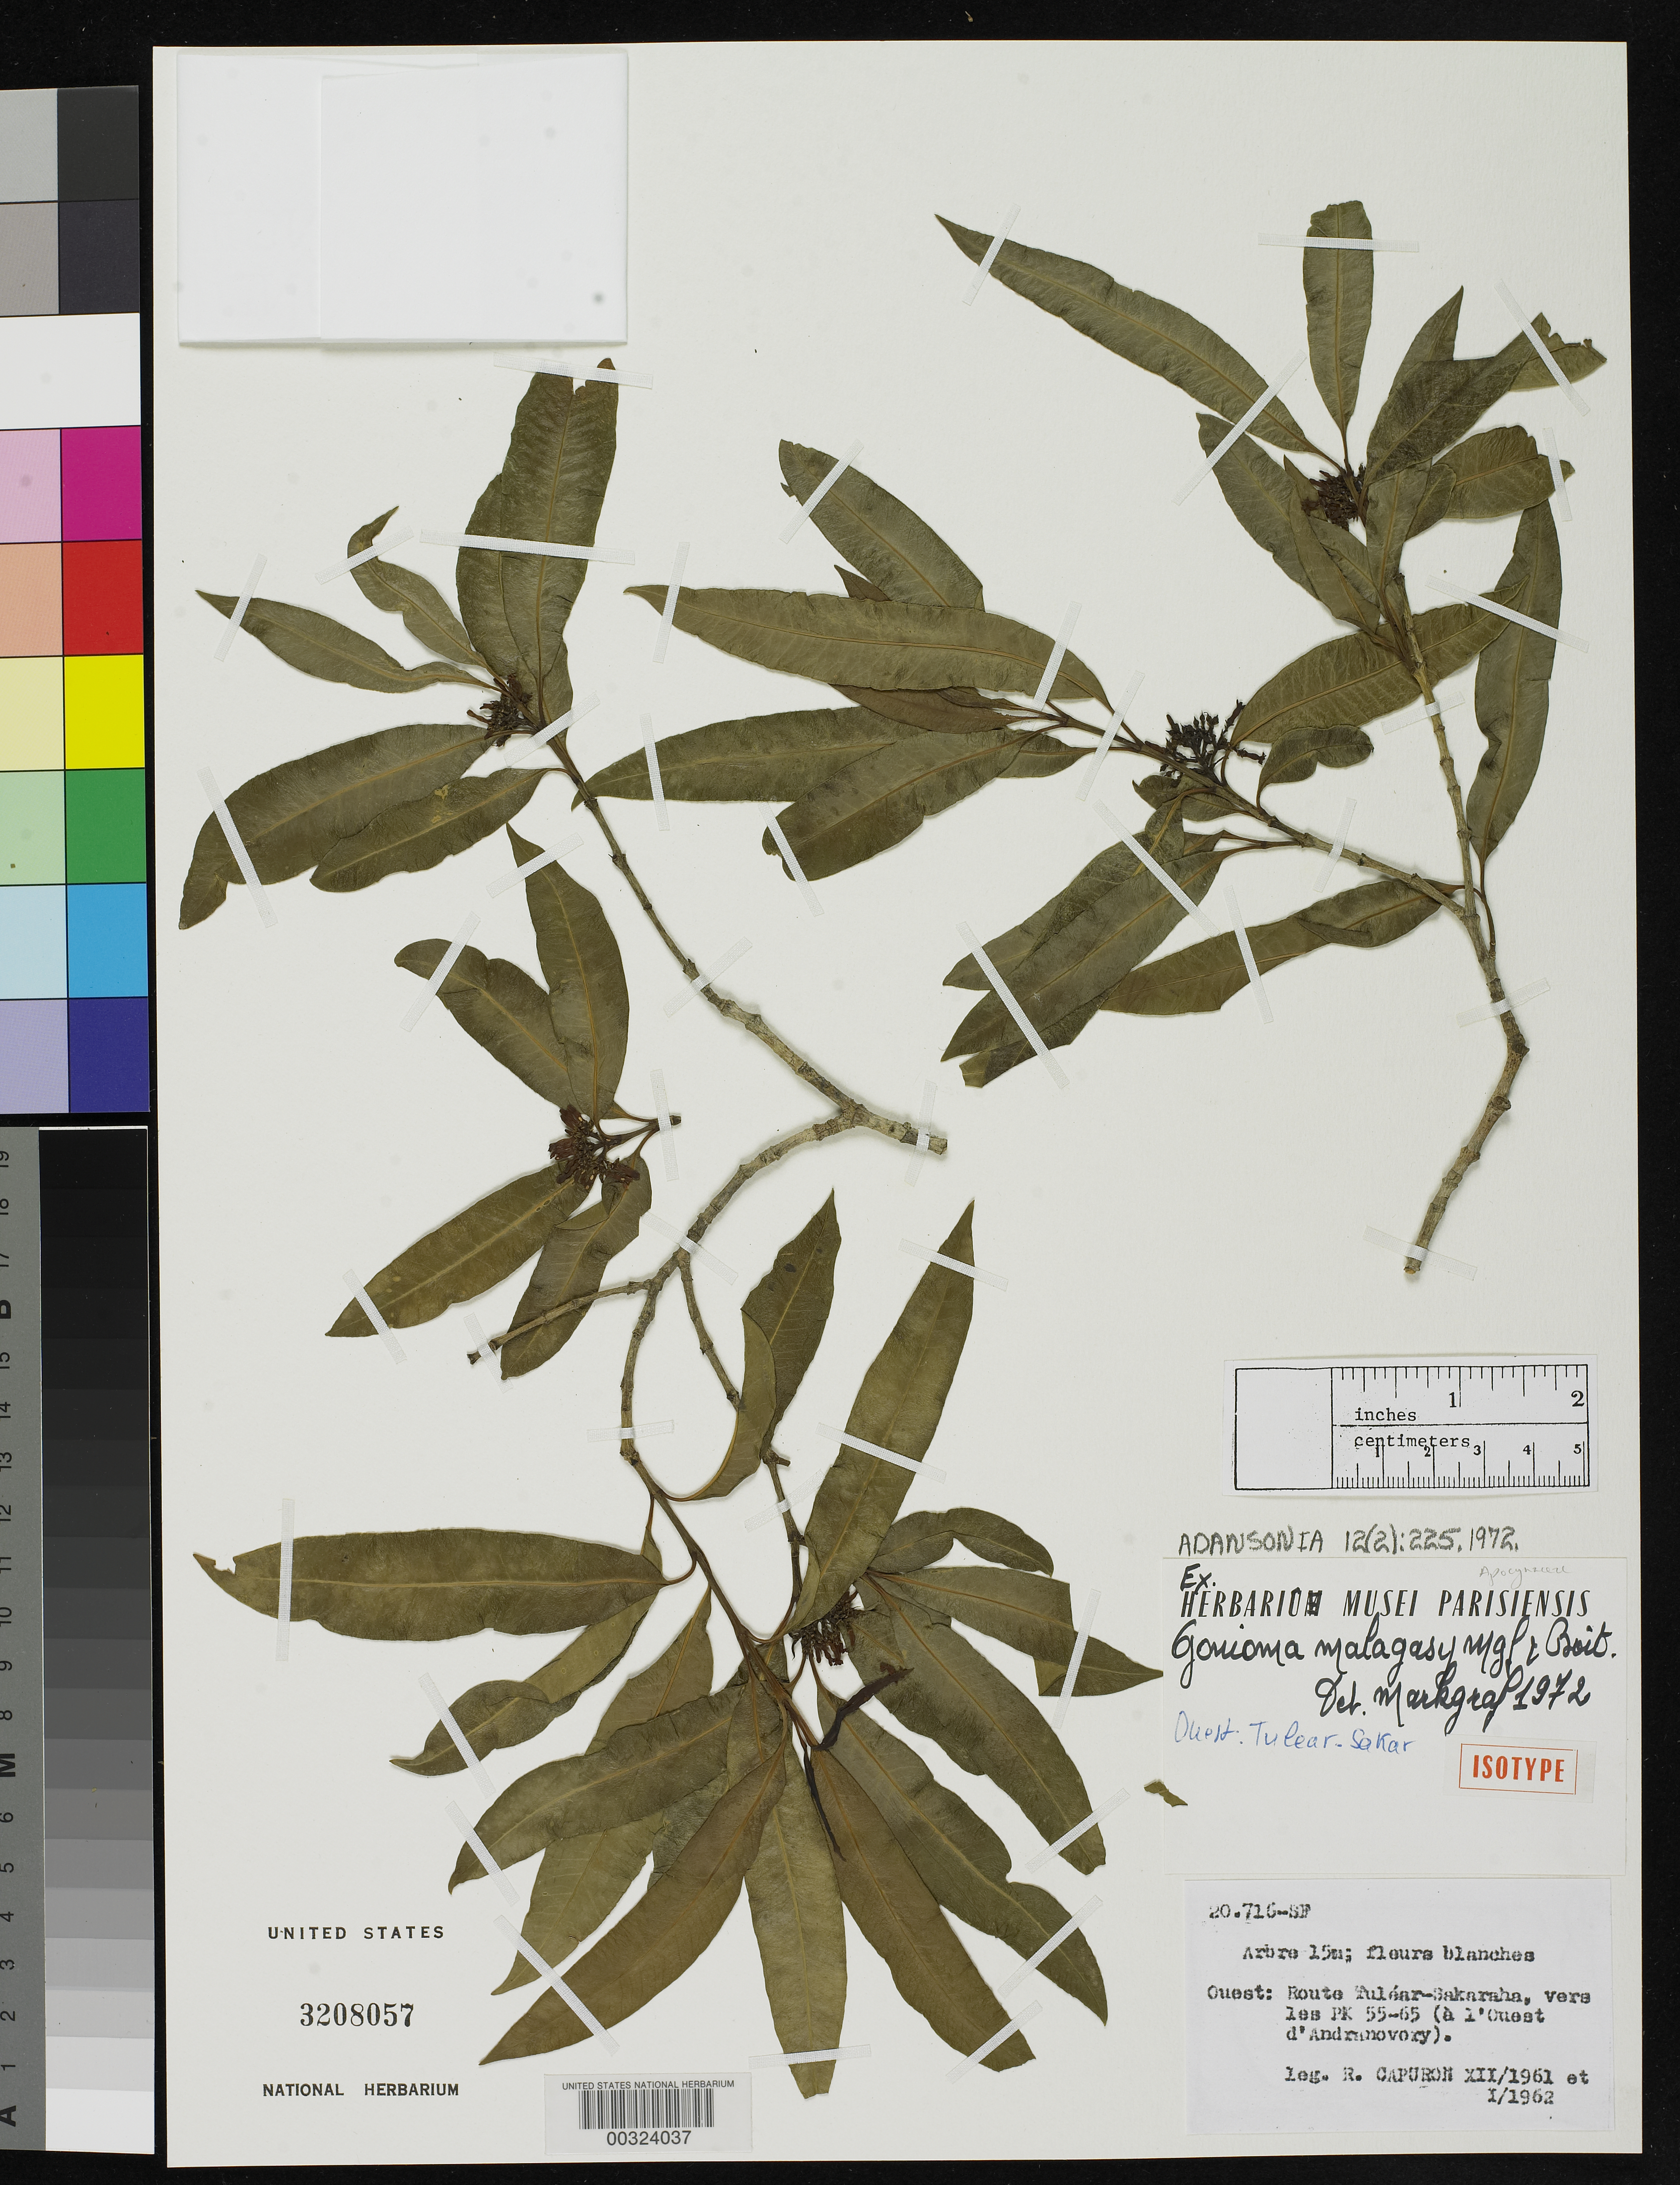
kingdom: Plantae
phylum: Tracheophyta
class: Magnoliopsida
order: Gentianales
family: Apocynaceae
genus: Gonioma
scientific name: Gonioma malagasy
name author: Markgr. & Boiteau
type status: Isotype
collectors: R. P. Capuron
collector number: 20716 SF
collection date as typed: Dec 1961 and -- Jan 1962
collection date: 1961-12,1962-01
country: Madagascar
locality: Ouest, route Tulear-Sakaraha, vers les pk 55-65 (a l'ouest d'Andranovory). [West, Tulear-Sakaraha road, towards the km No 55-65 (to the west of Andranovory)]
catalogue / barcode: US 3208057